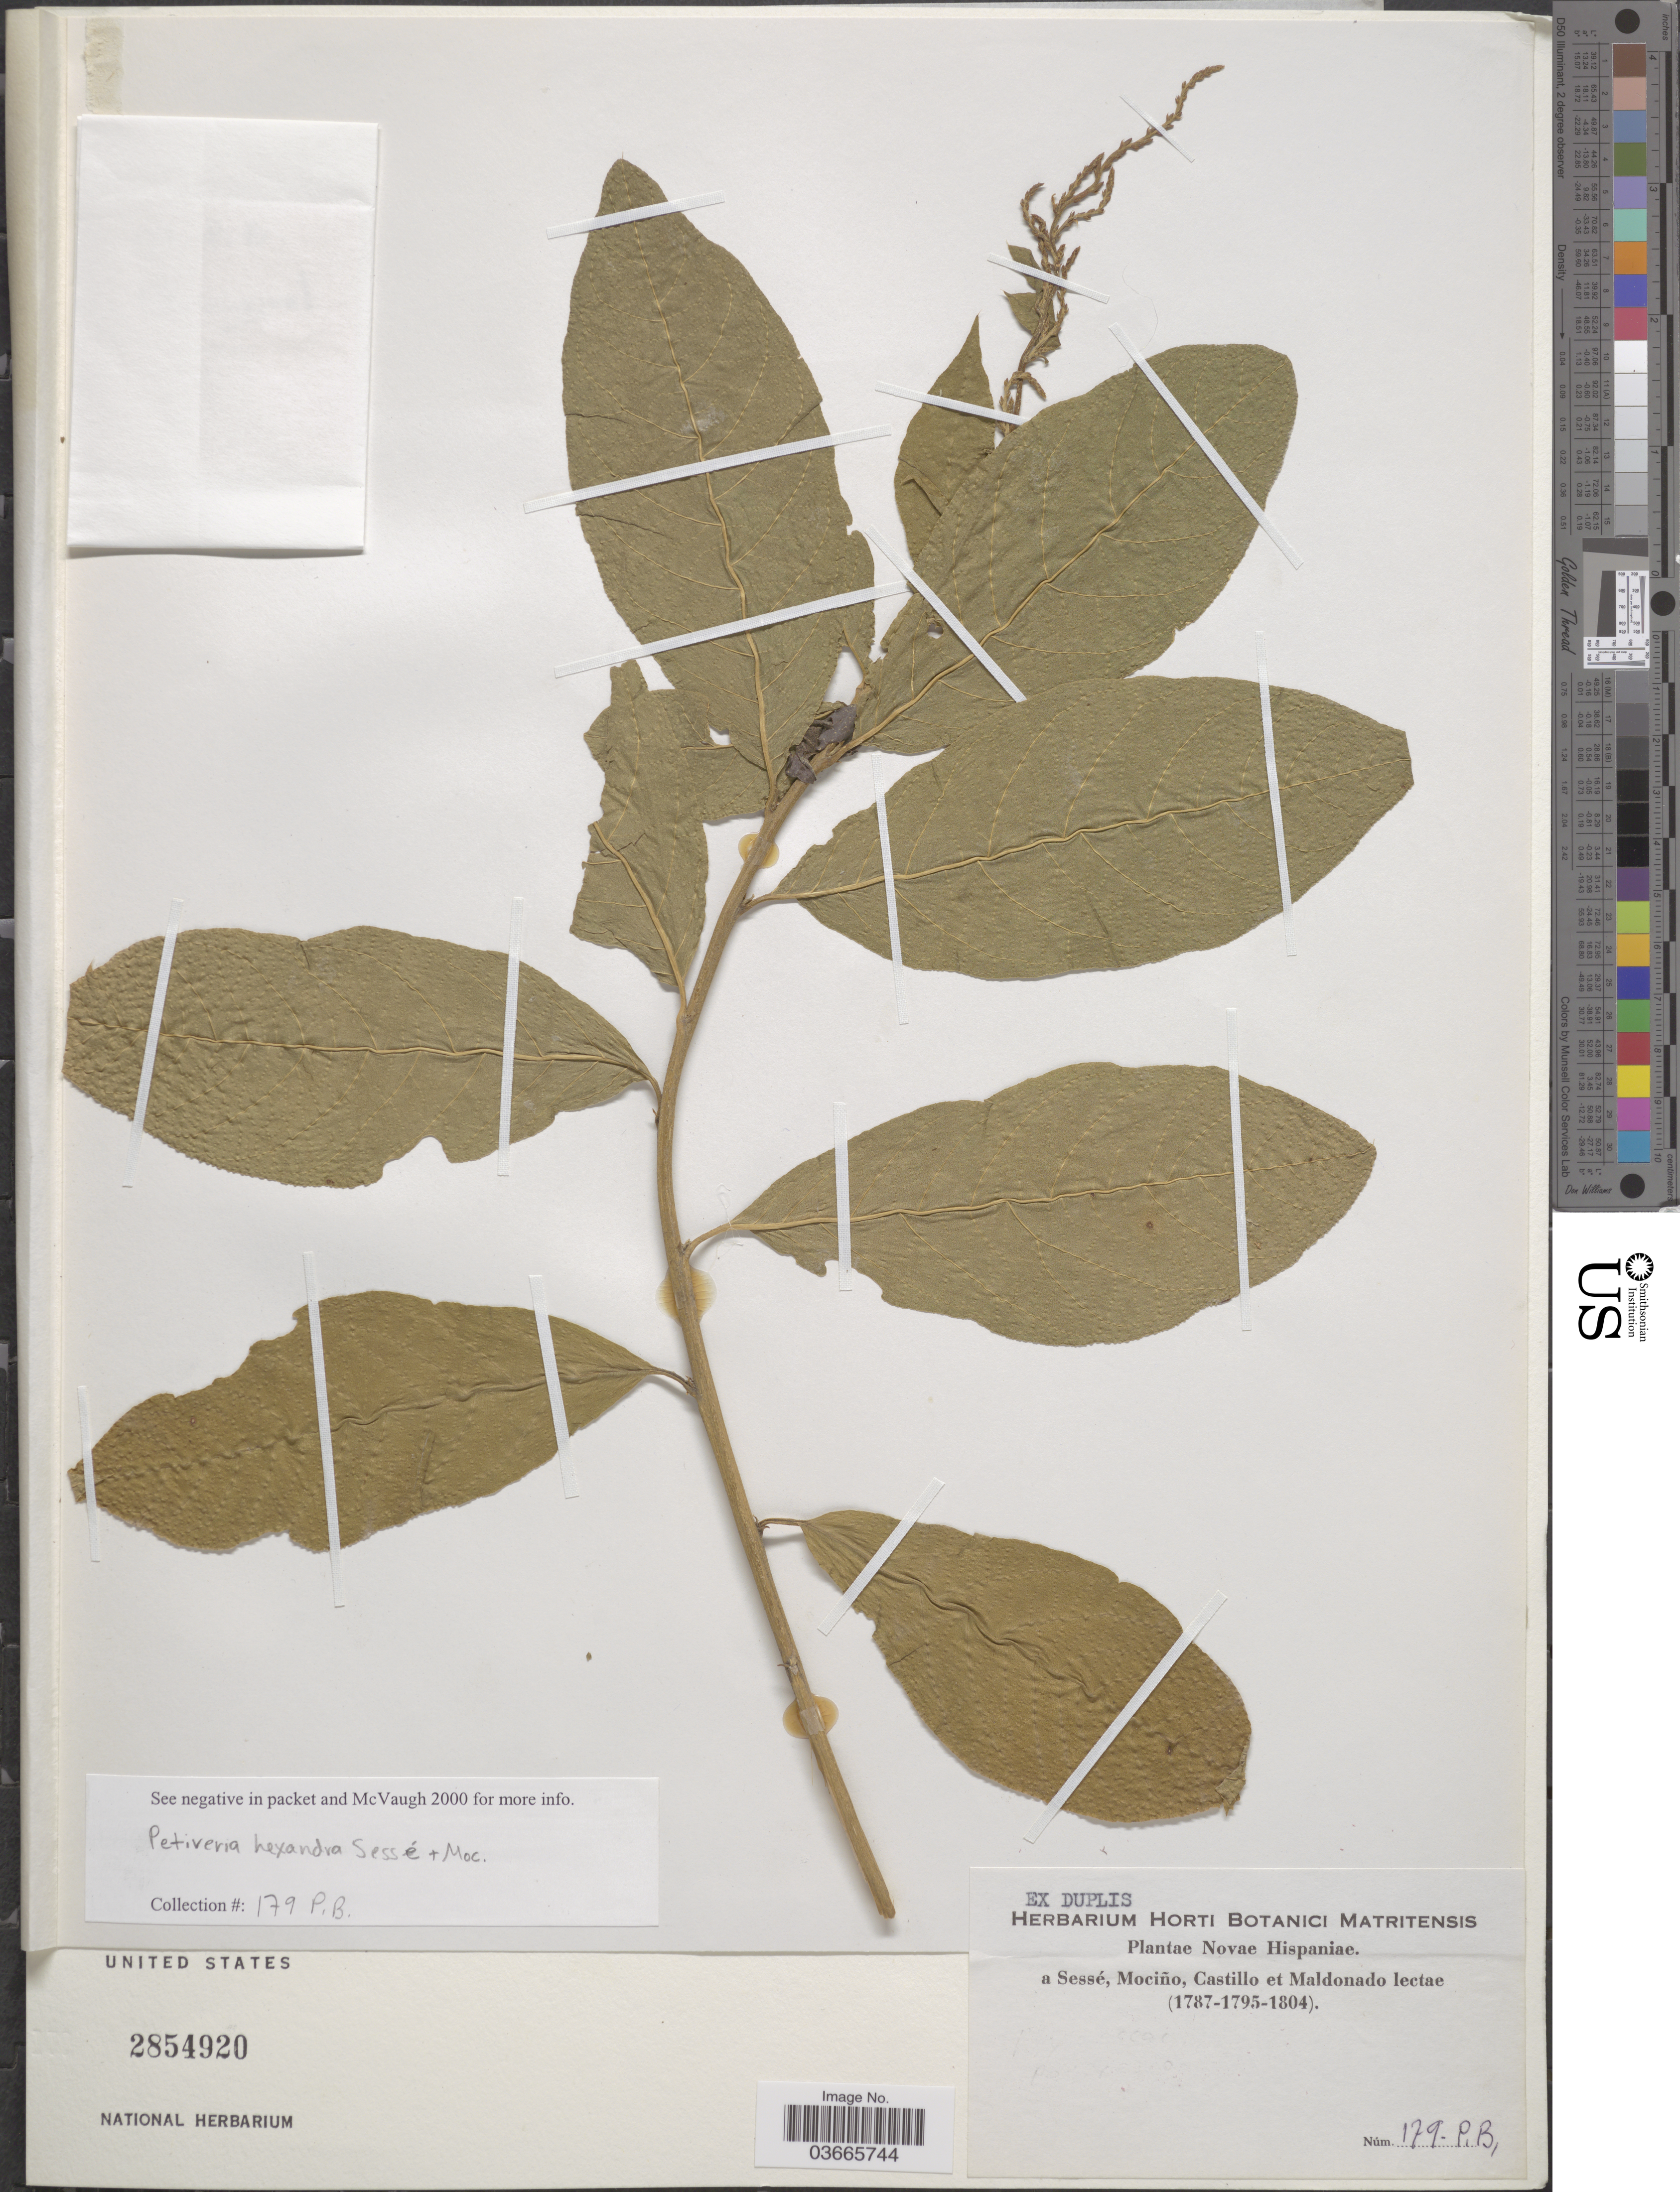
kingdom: Plantae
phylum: Tracheophyta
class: Magnoliopsida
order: Caryophyllales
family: Phytolaccaceae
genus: Petiveria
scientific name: Petiveria alliacea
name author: L.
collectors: Sessé, --, Mociño, Castillo, -- & Maldonado, --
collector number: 179-PB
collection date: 1787/1804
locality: Novae Hispaniae.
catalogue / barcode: US 2854920